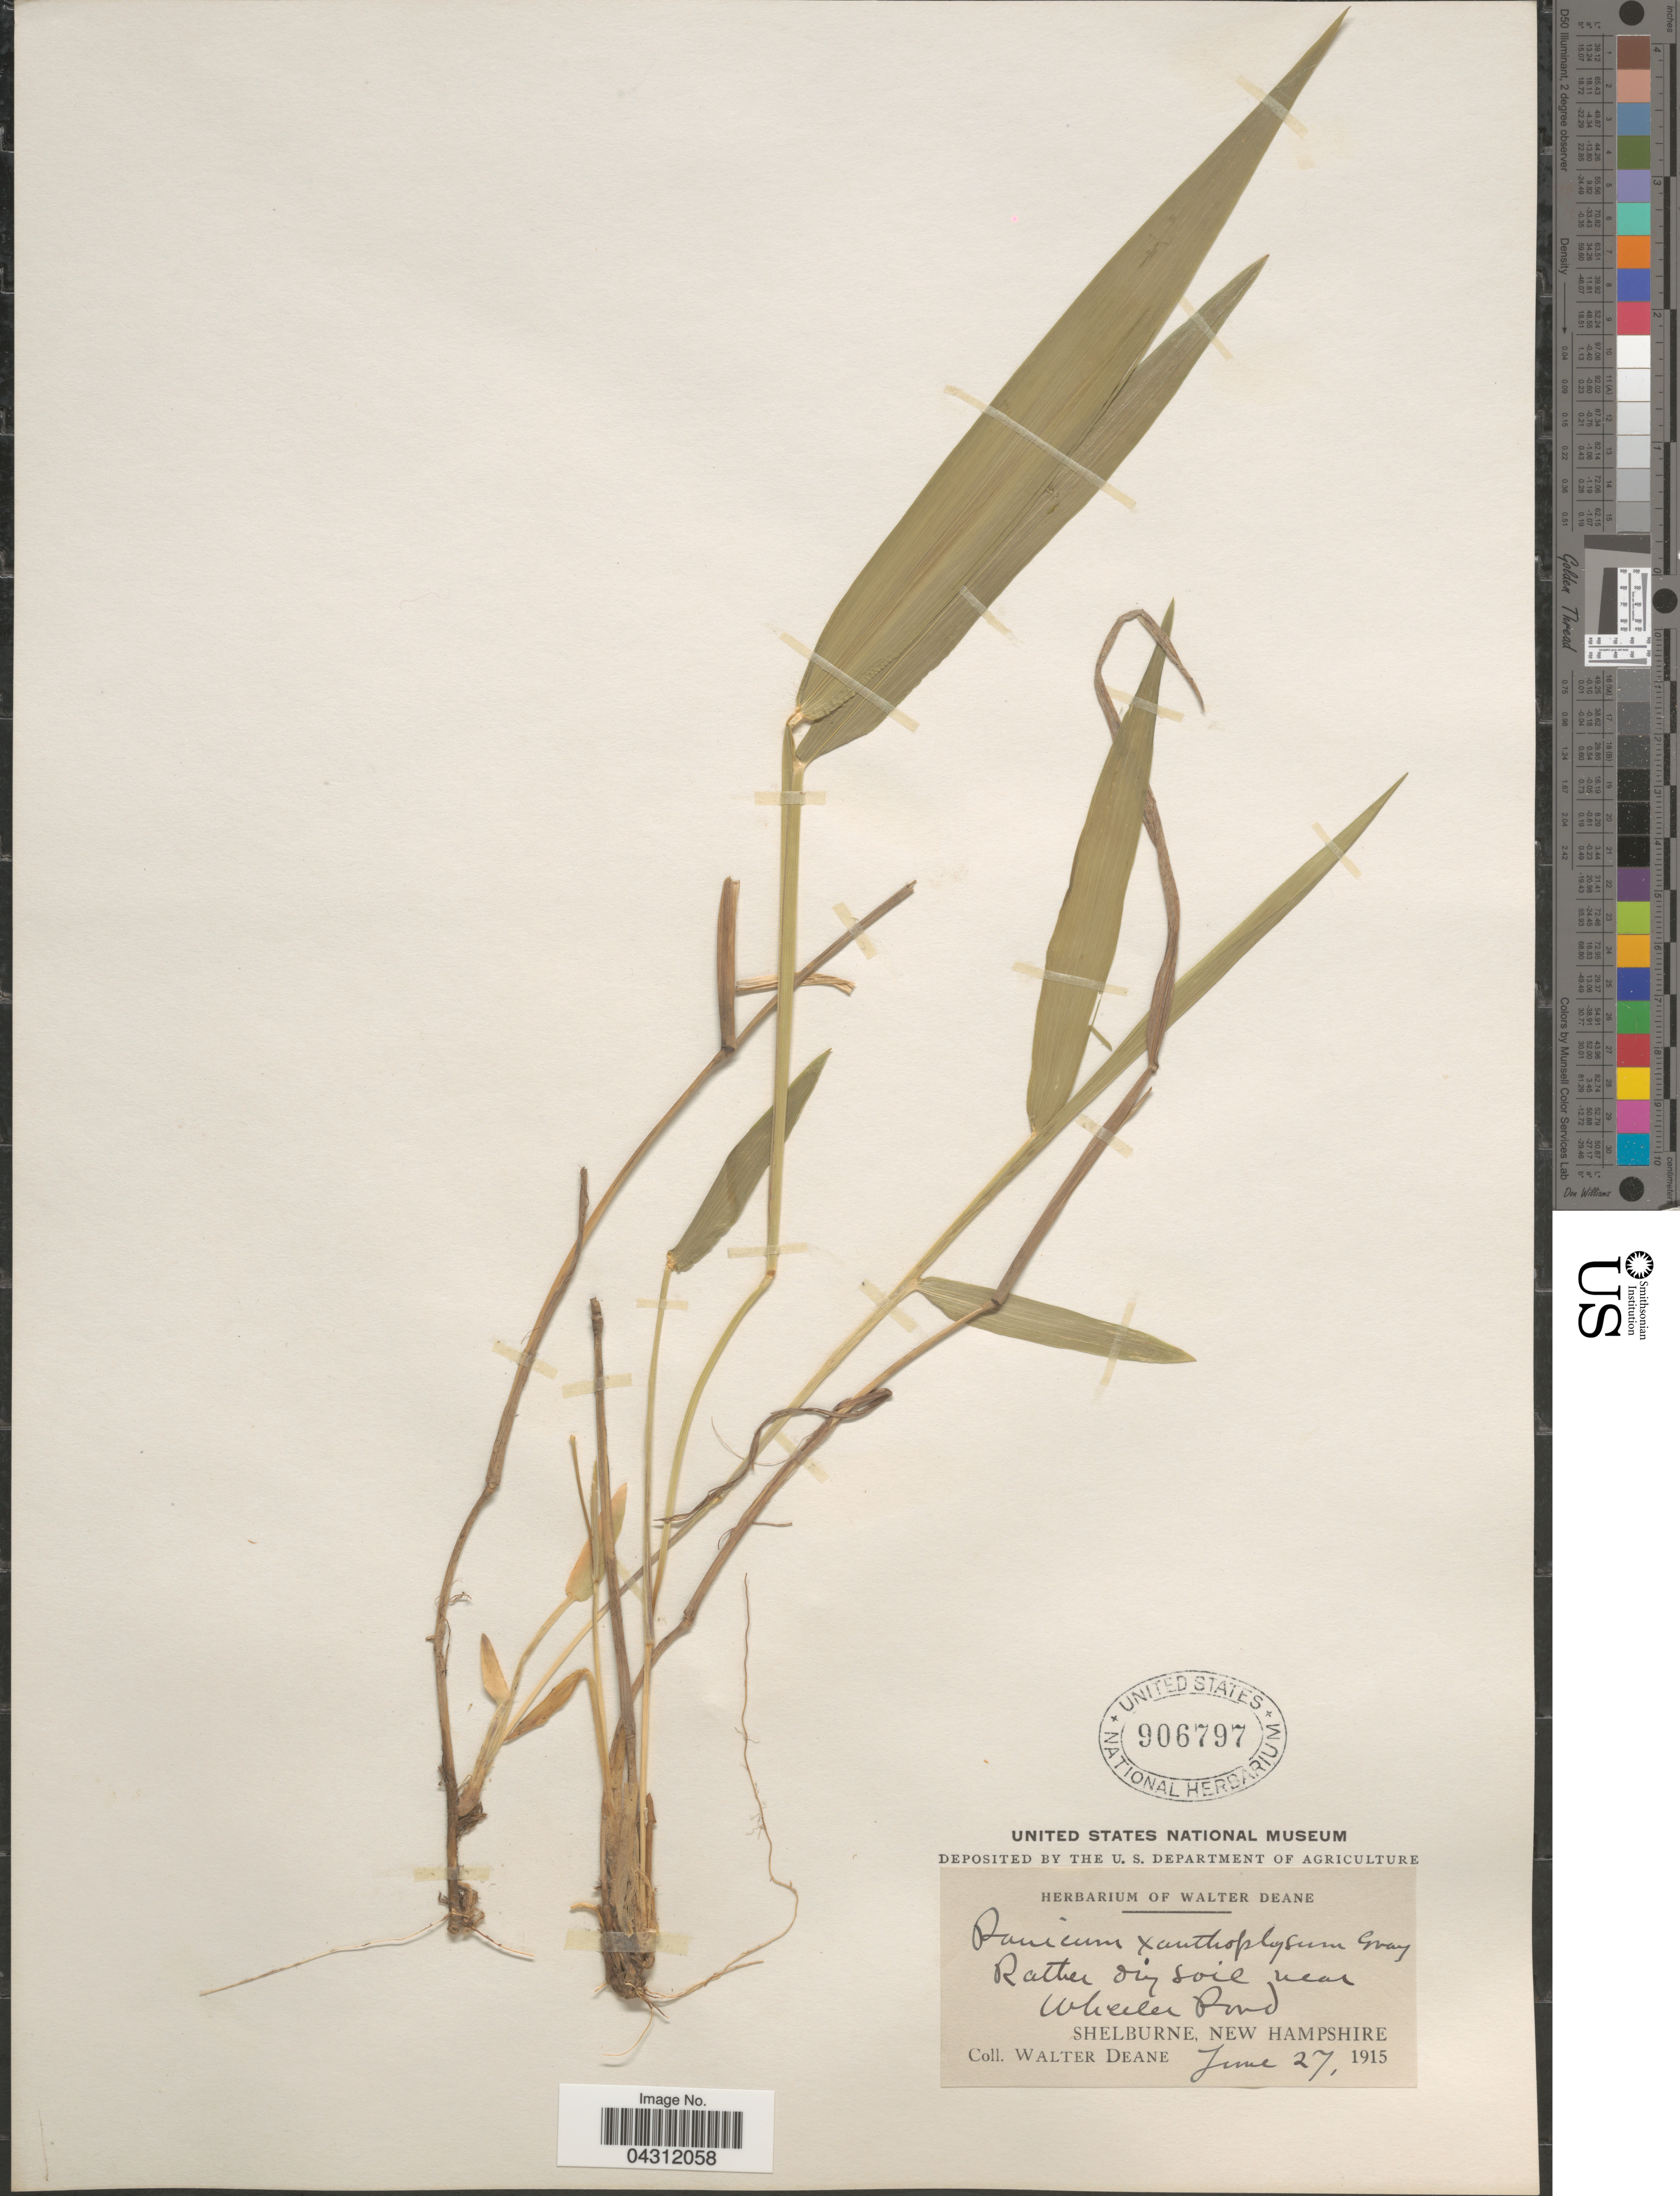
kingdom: Plantae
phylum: Tracheophyta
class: Liliopsida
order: Poales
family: Poaceae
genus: Dichanthelium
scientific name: Dichanthelium xanthophysum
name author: (A. Gray) Freckmann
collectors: W. Deane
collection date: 1915-06-27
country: United States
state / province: New Hampshire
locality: Rather dry soil near Wheeler Pond. Shelburne.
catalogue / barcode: US 906797